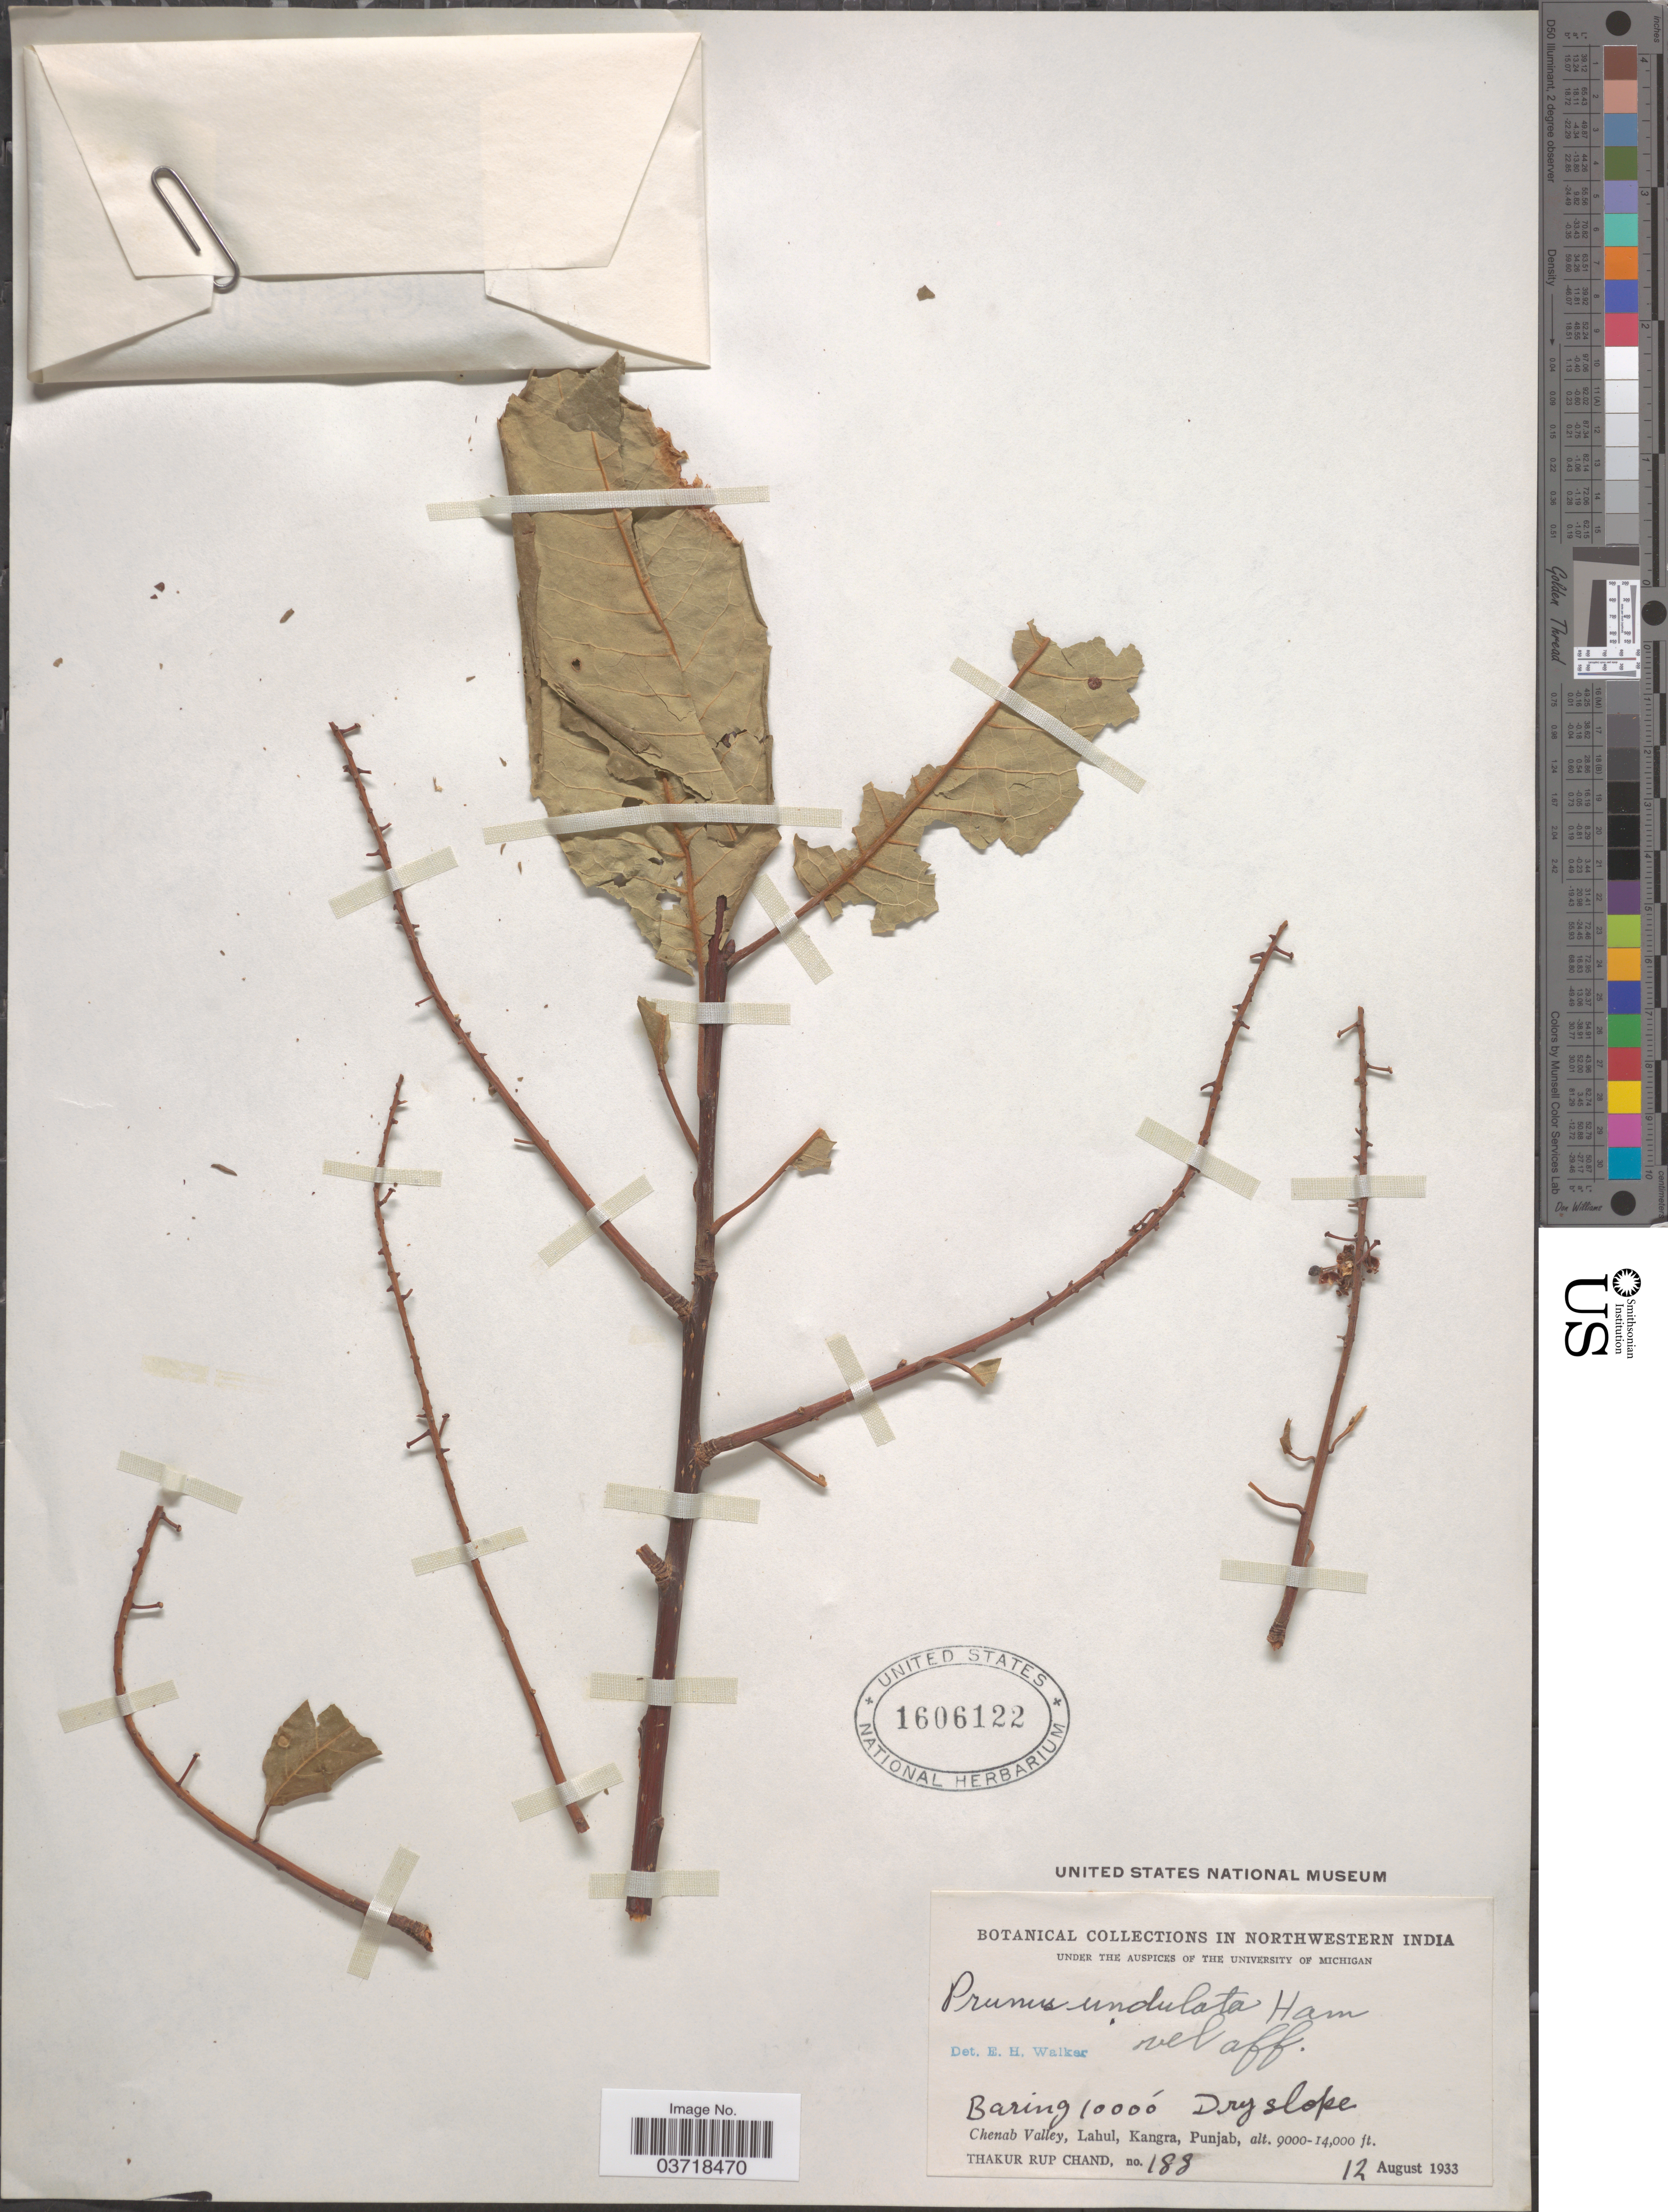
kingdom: Plantae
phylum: Tracheophyta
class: Magnoliopsida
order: Rosales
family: Rosaceae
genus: Prunus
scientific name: Prunus undulata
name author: Buch.-Ham. & D. Don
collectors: T. R. Chand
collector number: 188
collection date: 1933-08-12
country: India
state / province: Punjab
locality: Northwestern India. Baring 10000. Chenab Valley, Lahul, Kangra.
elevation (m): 2743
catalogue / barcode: US 1606122